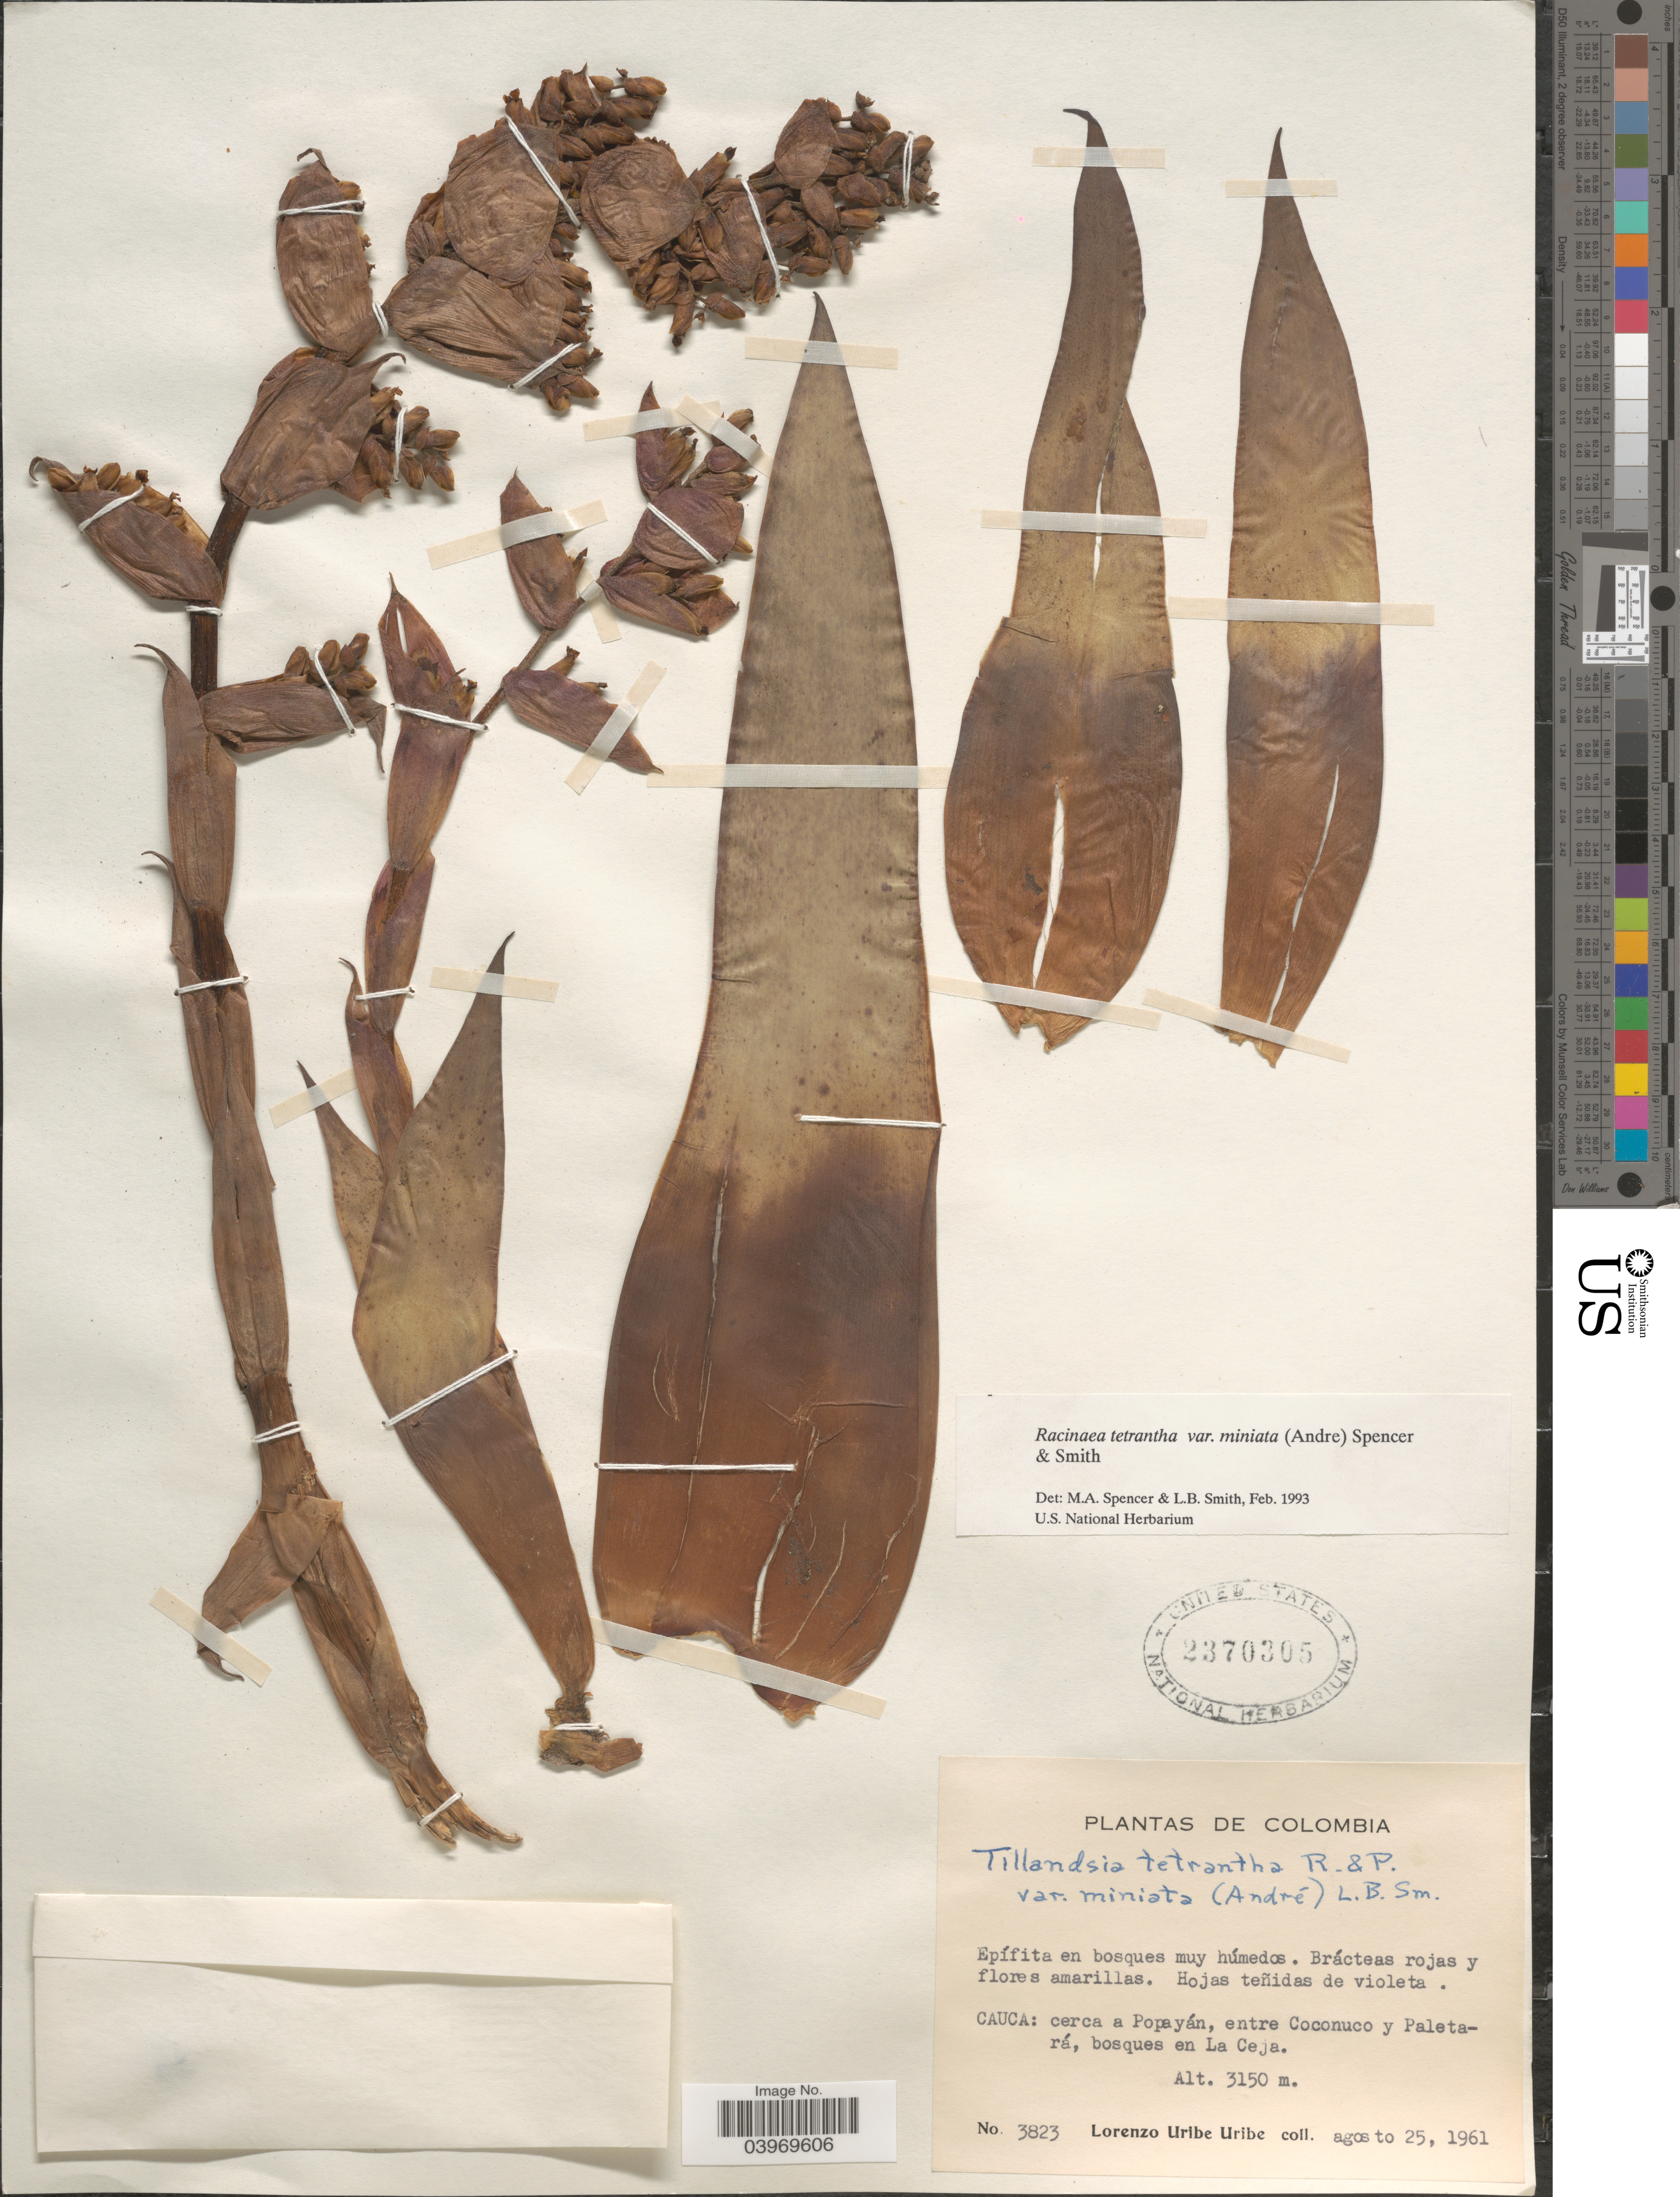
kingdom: Plantae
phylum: Tracheophyta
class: Liliopsida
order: Poales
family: Bromeliaceae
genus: Racinaea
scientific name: Racinaea tetrantha var. miniata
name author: (André) M.A. Spencer & L.B. Sm.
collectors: L. Uribe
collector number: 3823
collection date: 1961-08-25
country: Colombia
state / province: Cauca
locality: Cerca a Popayán, entre Coconuco y Paletará, bosques en La Ceja.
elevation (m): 3150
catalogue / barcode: US 2370305